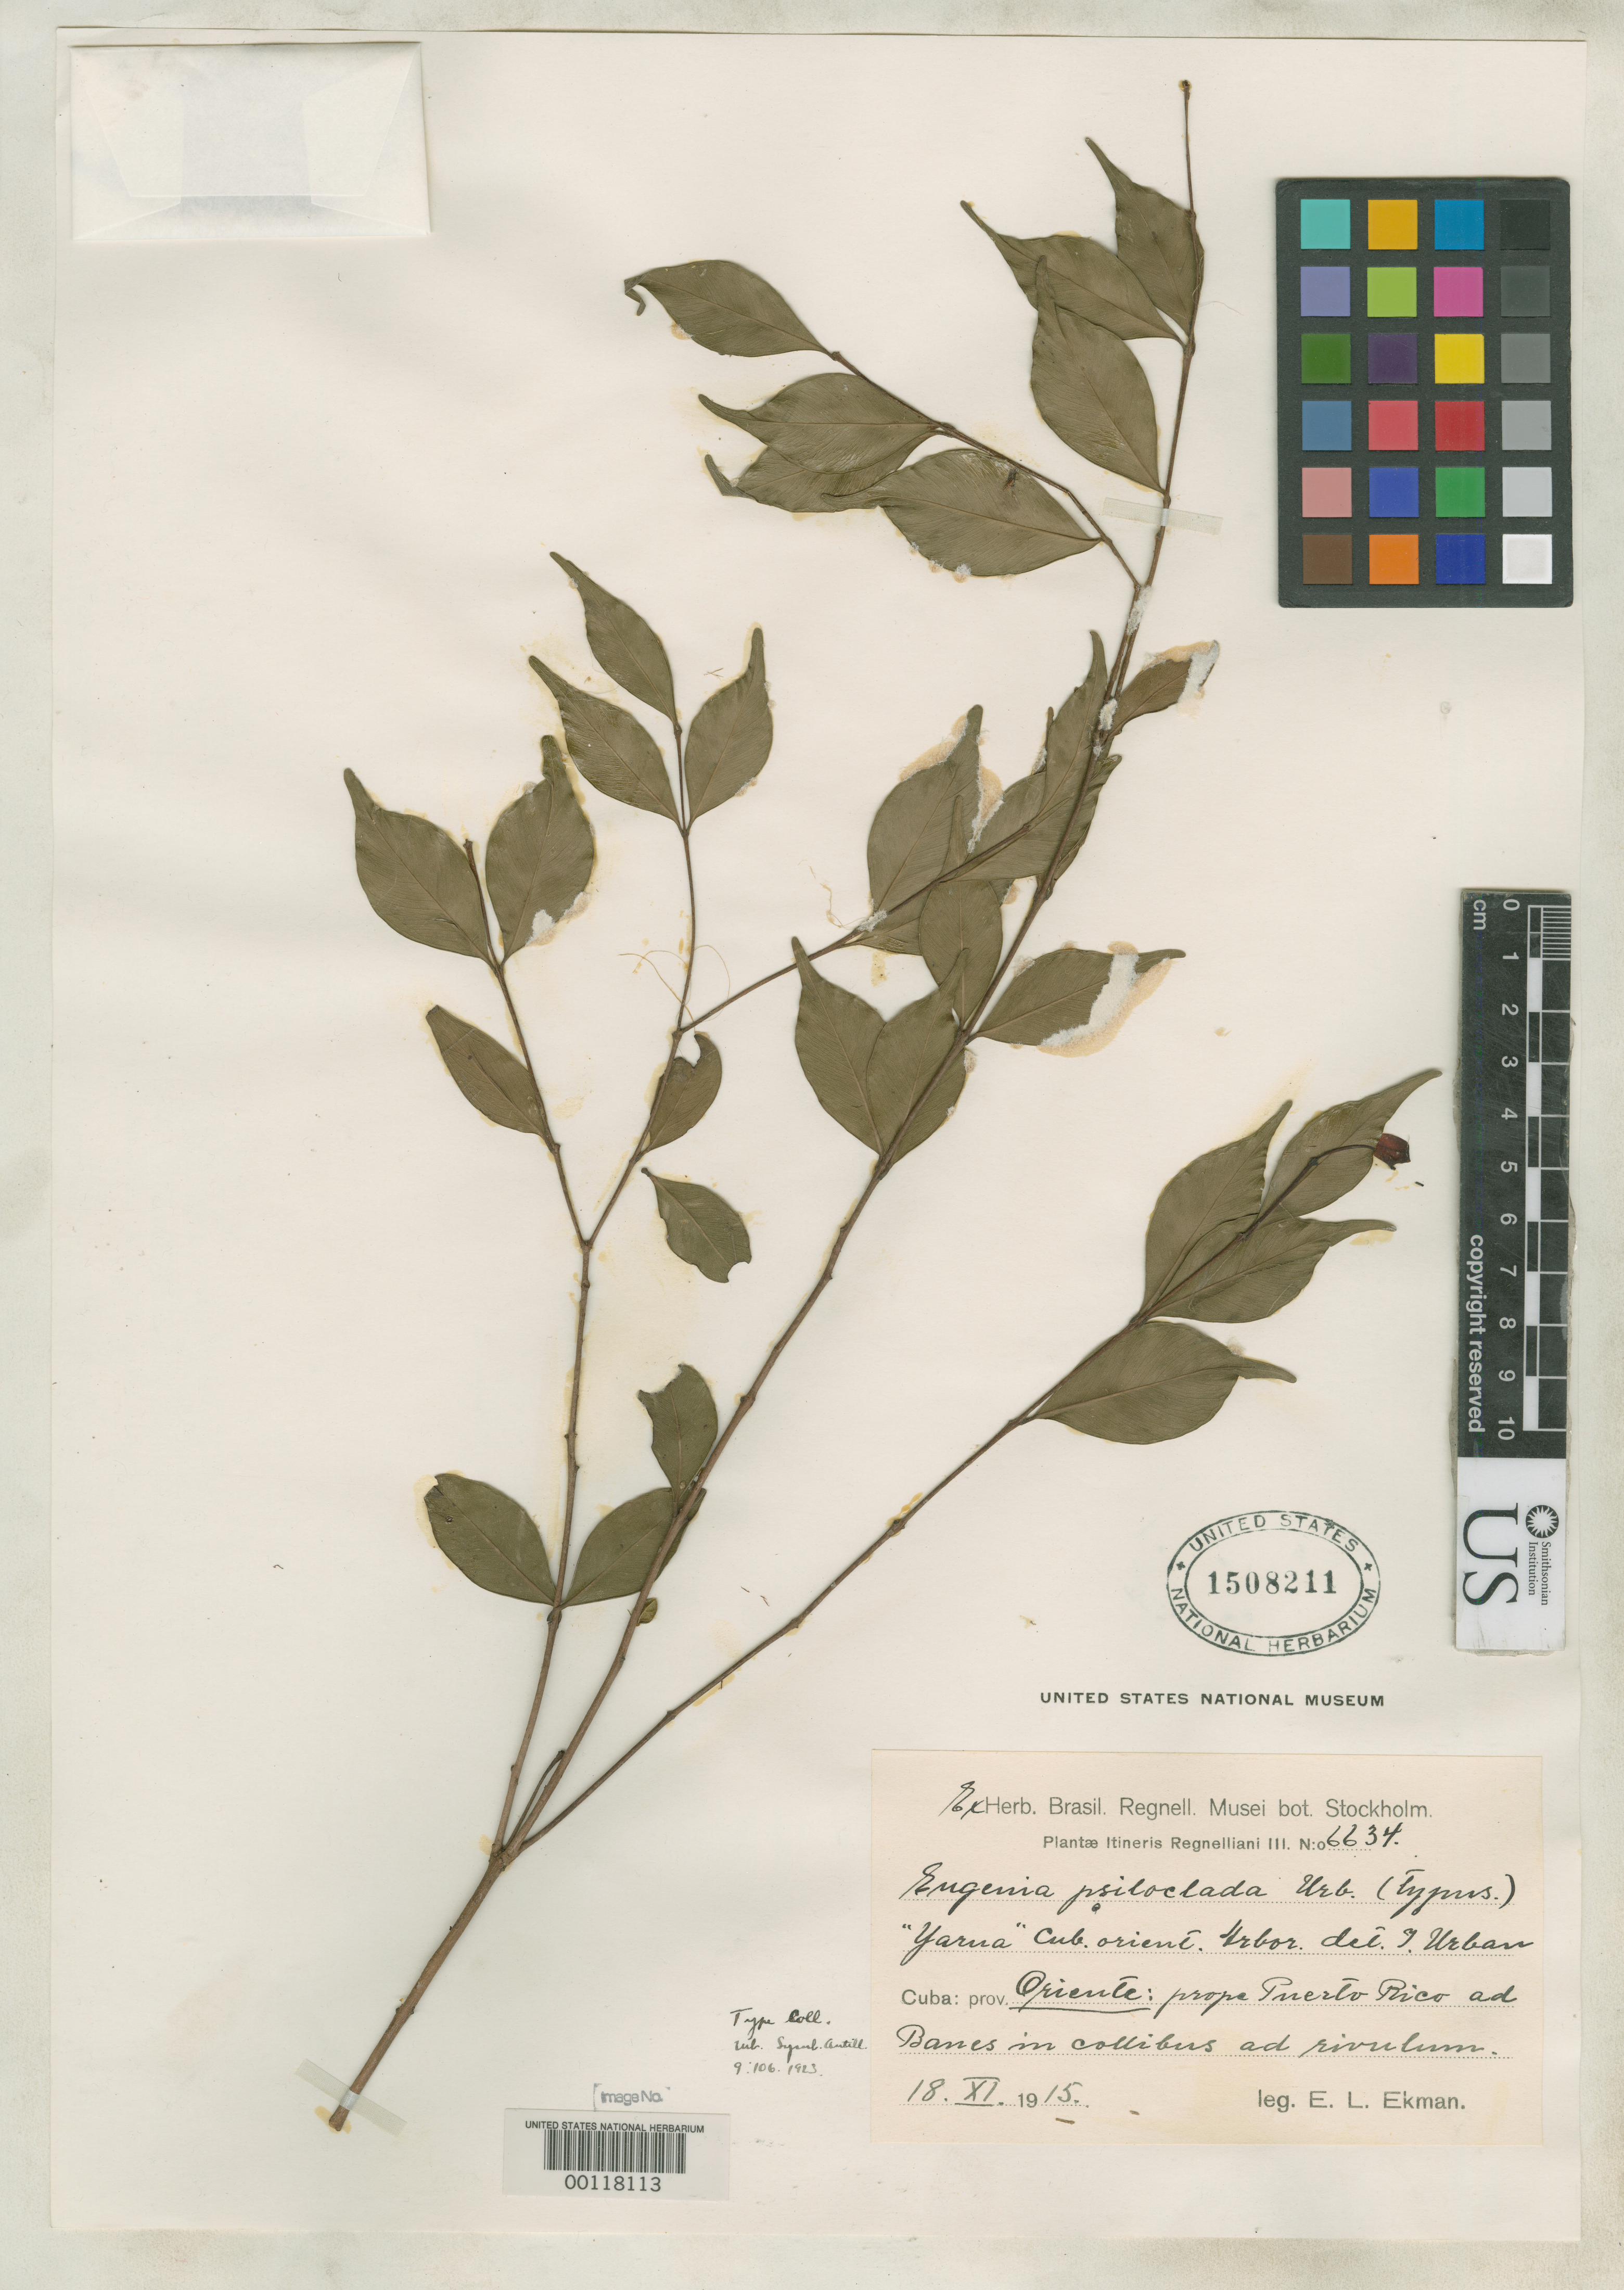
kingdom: Plantae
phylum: Tracheophyta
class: Magnoliopsida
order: Myrtales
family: Myrtaceae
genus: Eugenia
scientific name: Eugenia psiloclada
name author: Urb.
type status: Isotype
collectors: E. L. Ekman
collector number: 6634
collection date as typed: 18 Nov 1915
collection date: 1915-11-18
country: Cuba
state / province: Oriente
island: Greater Antilles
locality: Prope Puerto Rico ad Banes.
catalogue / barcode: US 1508211